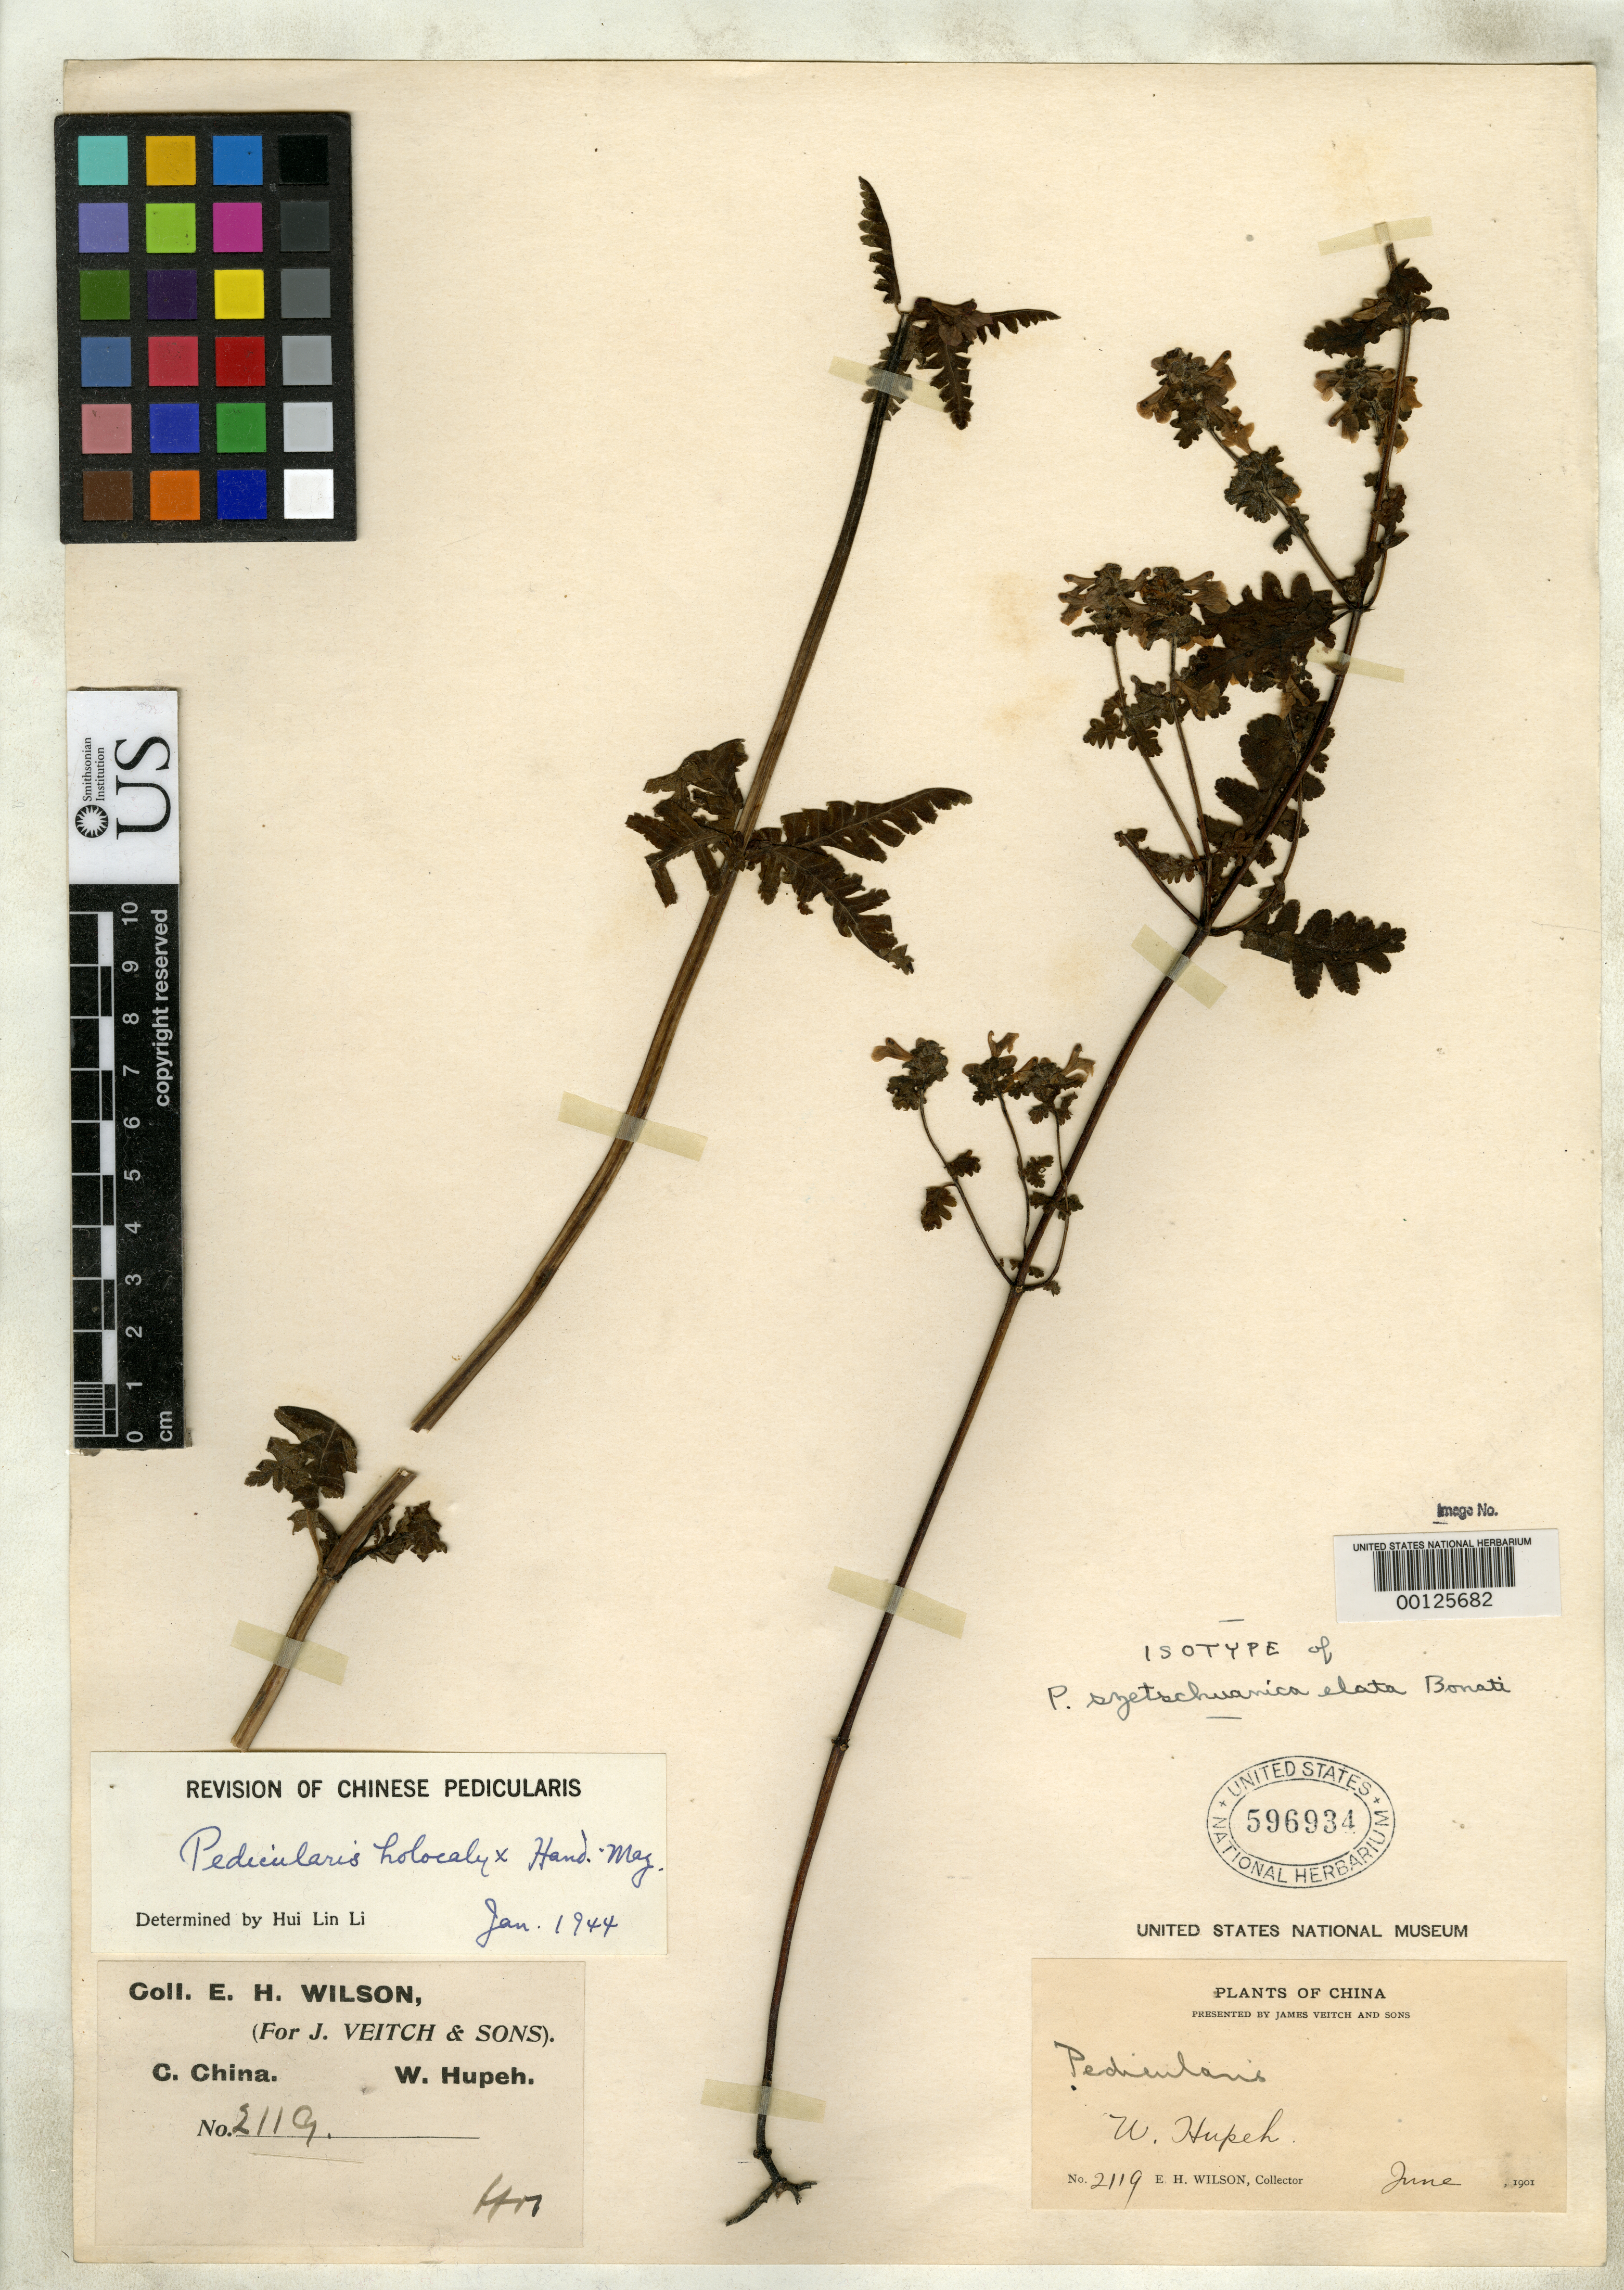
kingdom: Plantae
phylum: Tracheophyta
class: Magnoliopsida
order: Lamiales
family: Orobanchaceae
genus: Pedicularis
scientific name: Pedicularis szetchuanica var. elata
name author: Bonati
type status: Isotype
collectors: E. H. Wilson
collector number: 2119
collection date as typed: Jun 1901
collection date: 1901-06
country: China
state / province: Hubei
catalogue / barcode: US 596934